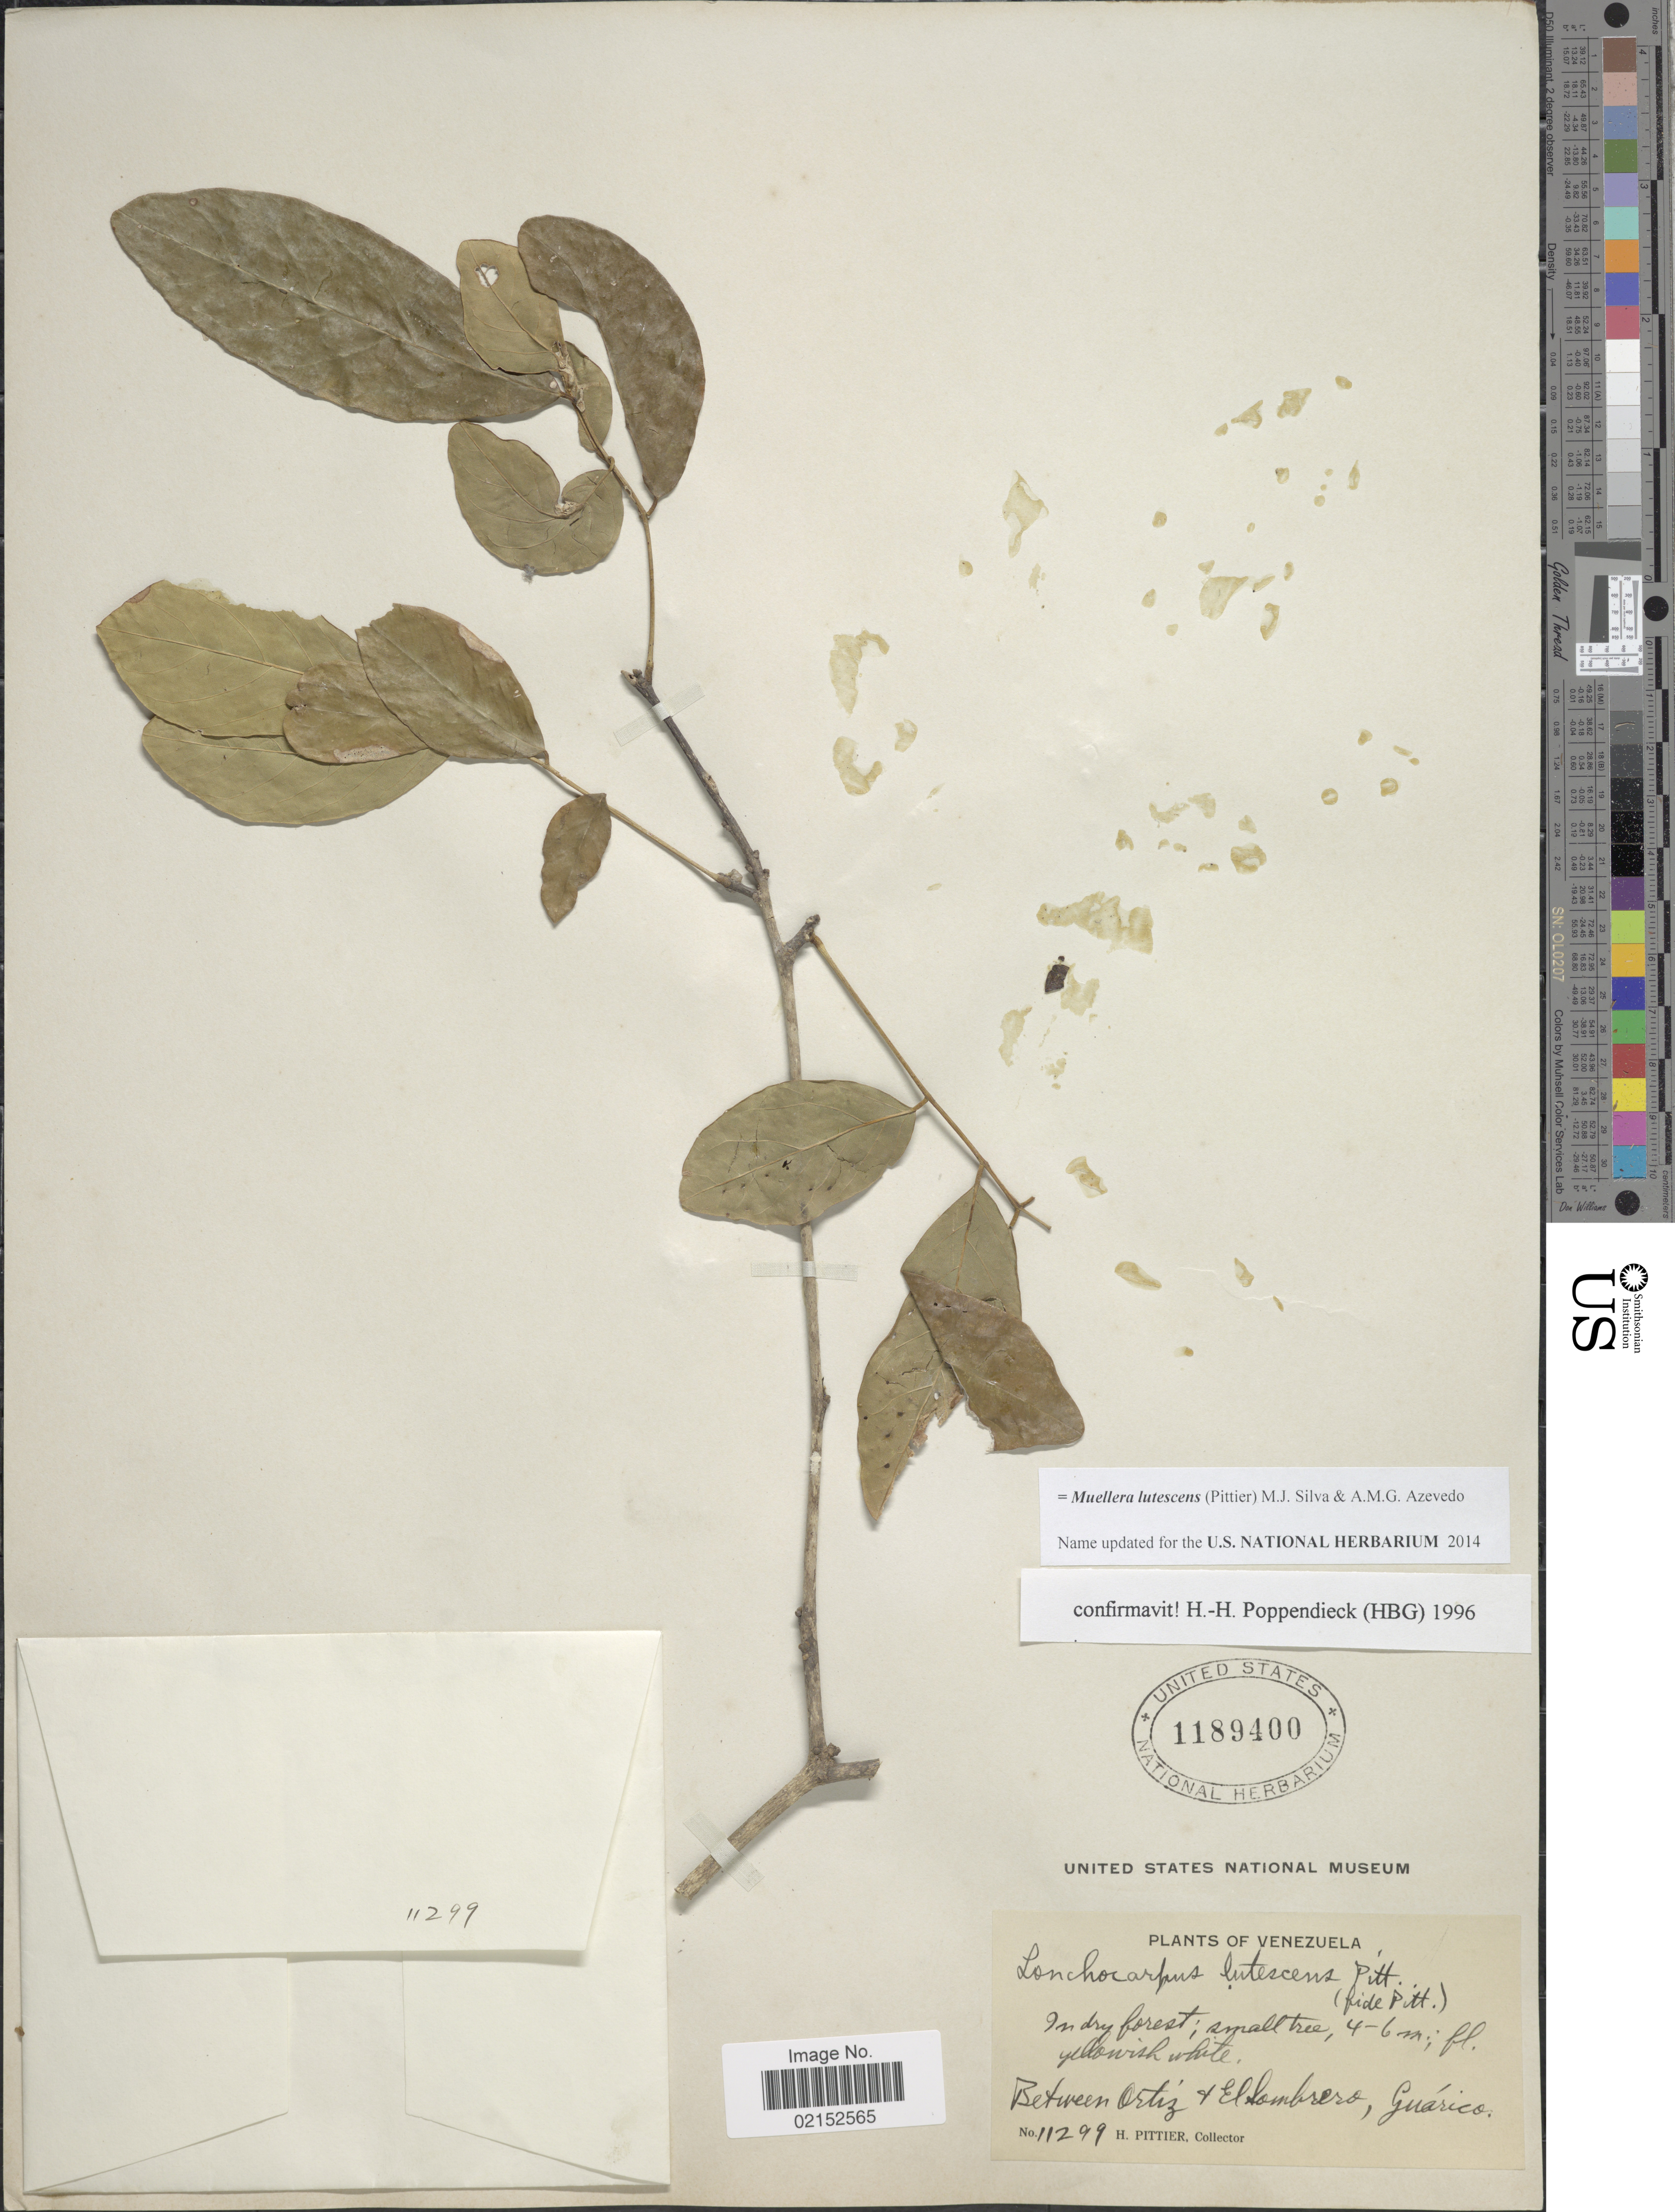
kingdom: Plantae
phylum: Tracheophyta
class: Magnoliopsida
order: Fabales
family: Fabaceae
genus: Muellera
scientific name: Muellera lutescens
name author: (Pittier) M.J. Silva & A.M.G. Azevedo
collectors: H. F. Pittier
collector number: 11299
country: Venezuela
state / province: Guárico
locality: Between Ortiz + El Sombrero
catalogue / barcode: US 1189400